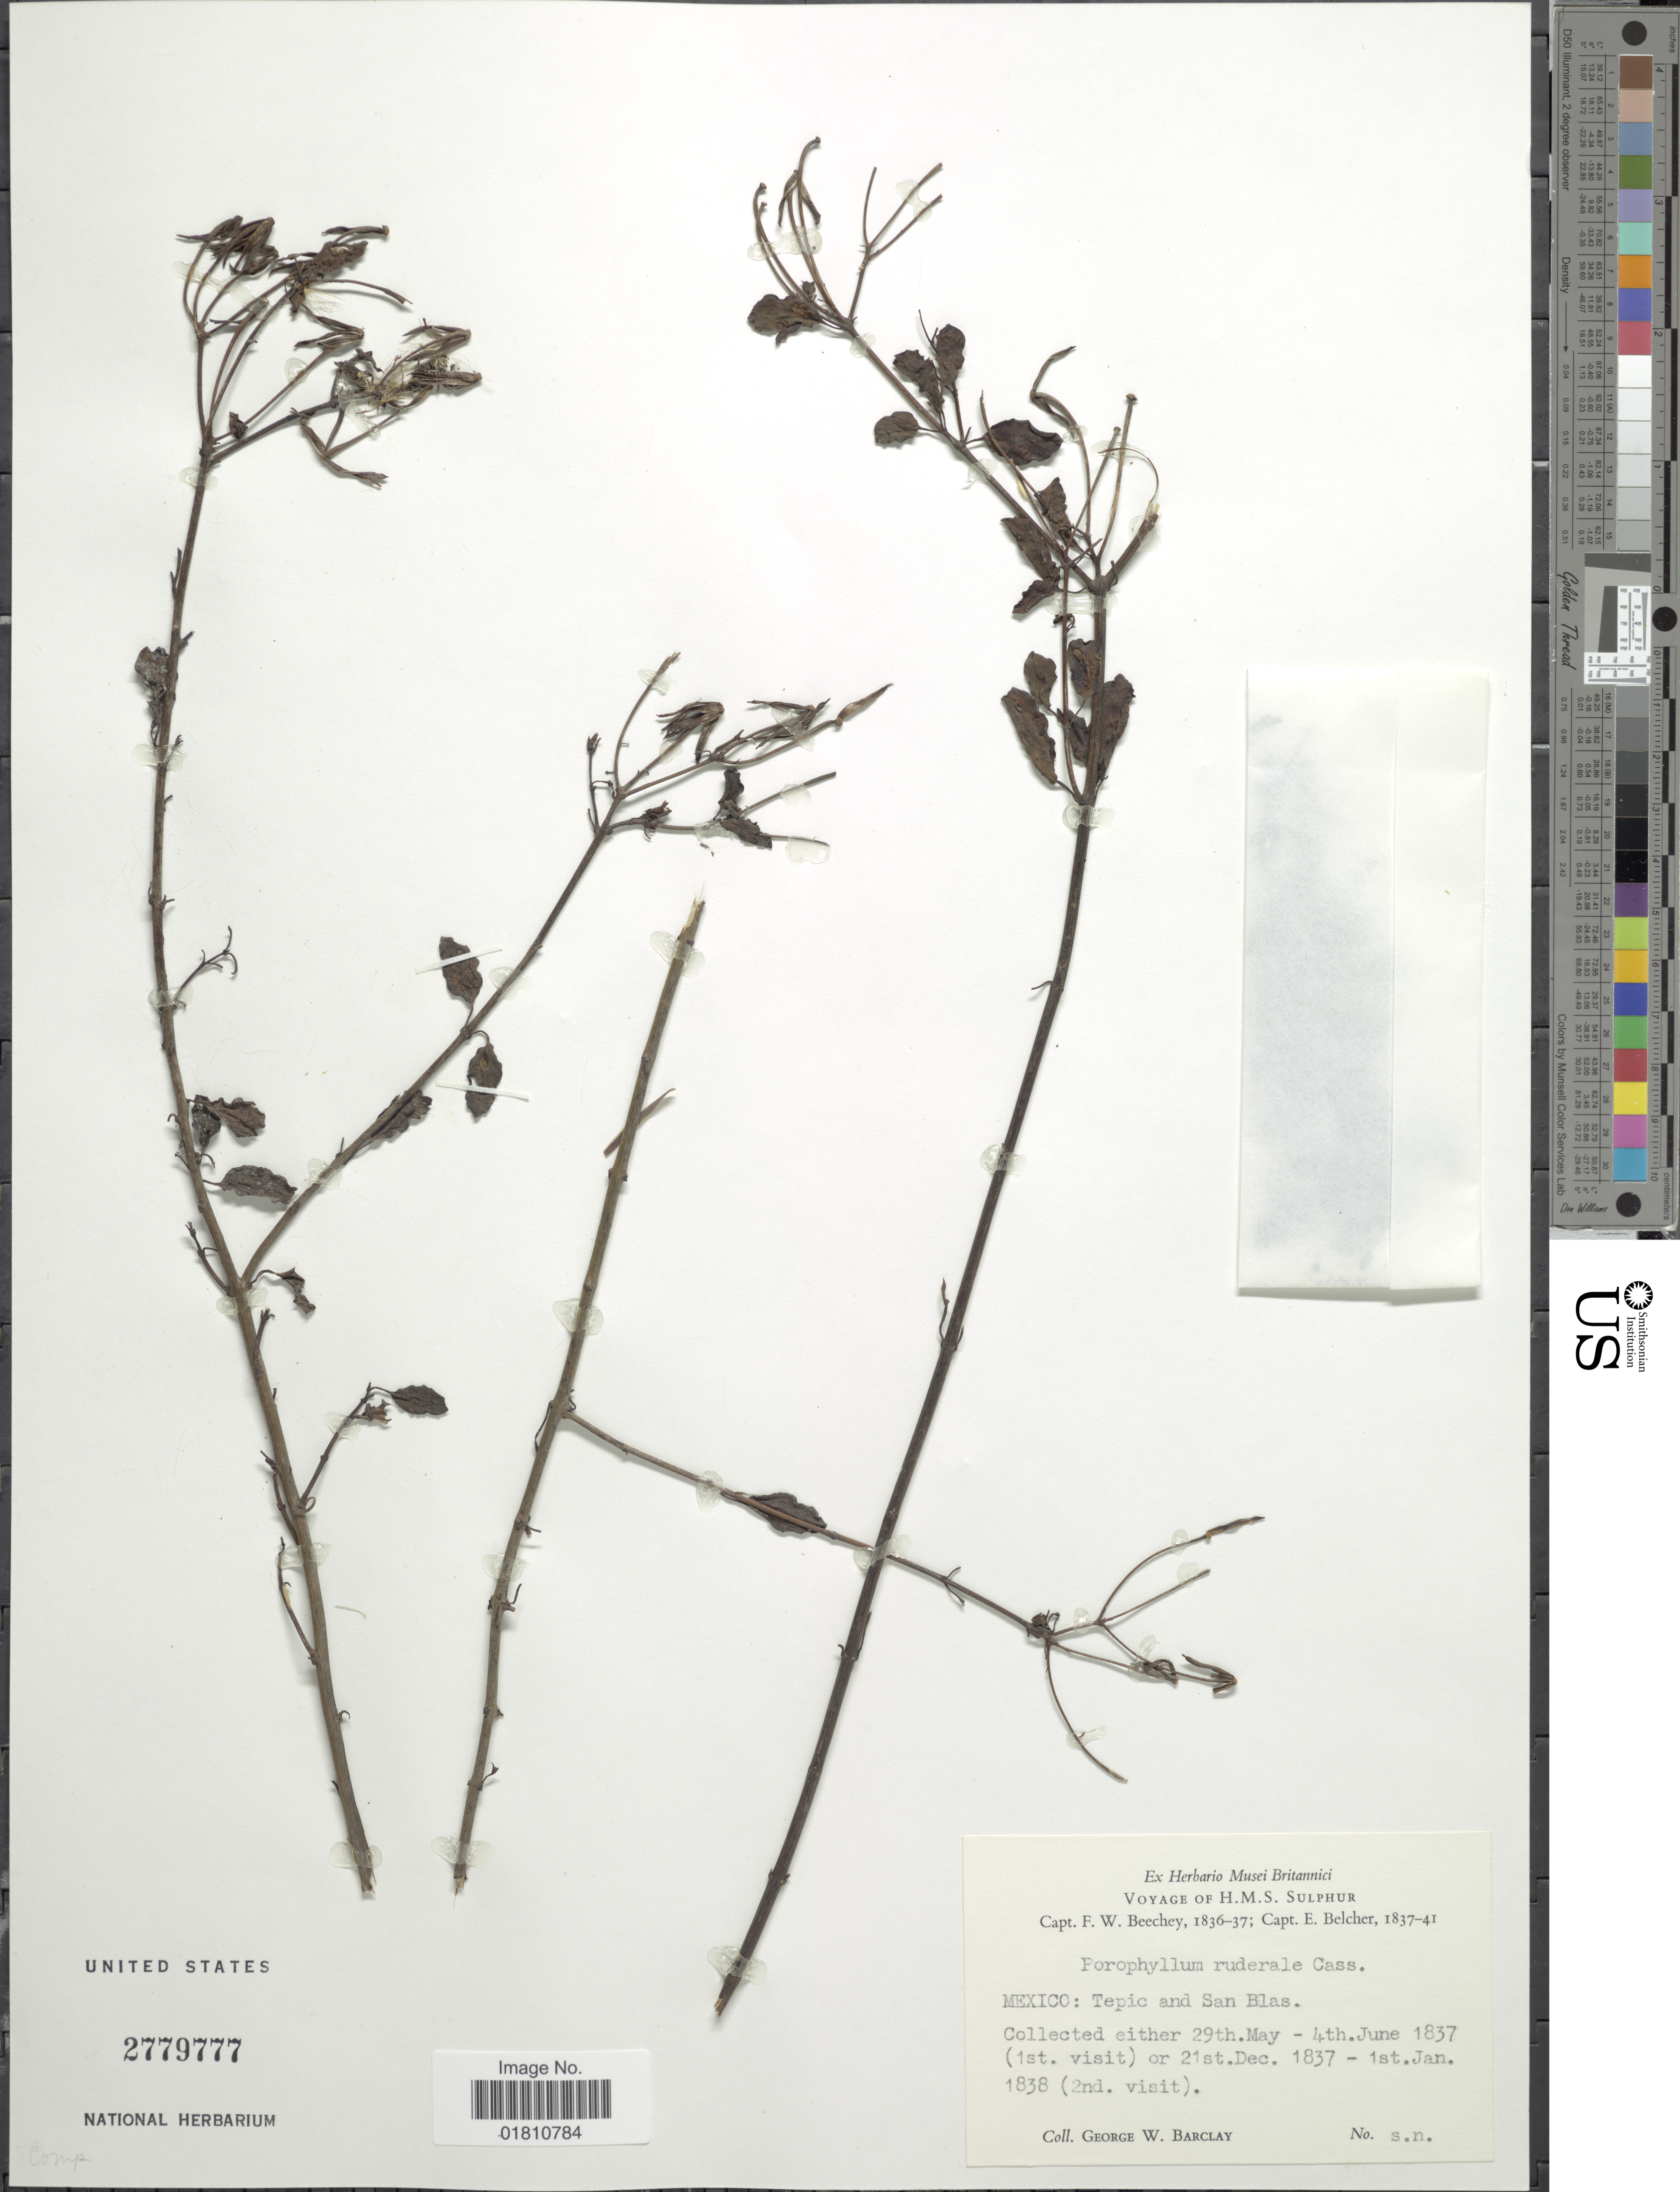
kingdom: Plantae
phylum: Tracheophyta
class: Magnoliopsida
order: Asterales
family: Asteraceae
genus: Porophyllum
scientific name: Porophyllum ruderale subsp. macrocephalum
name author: (DC.) R.R. Johnson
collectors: G. W. Barclay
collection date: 1837-05-29/1838-01-01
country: Mexico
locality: Tepic and San Blas.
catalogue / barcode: US 2779777